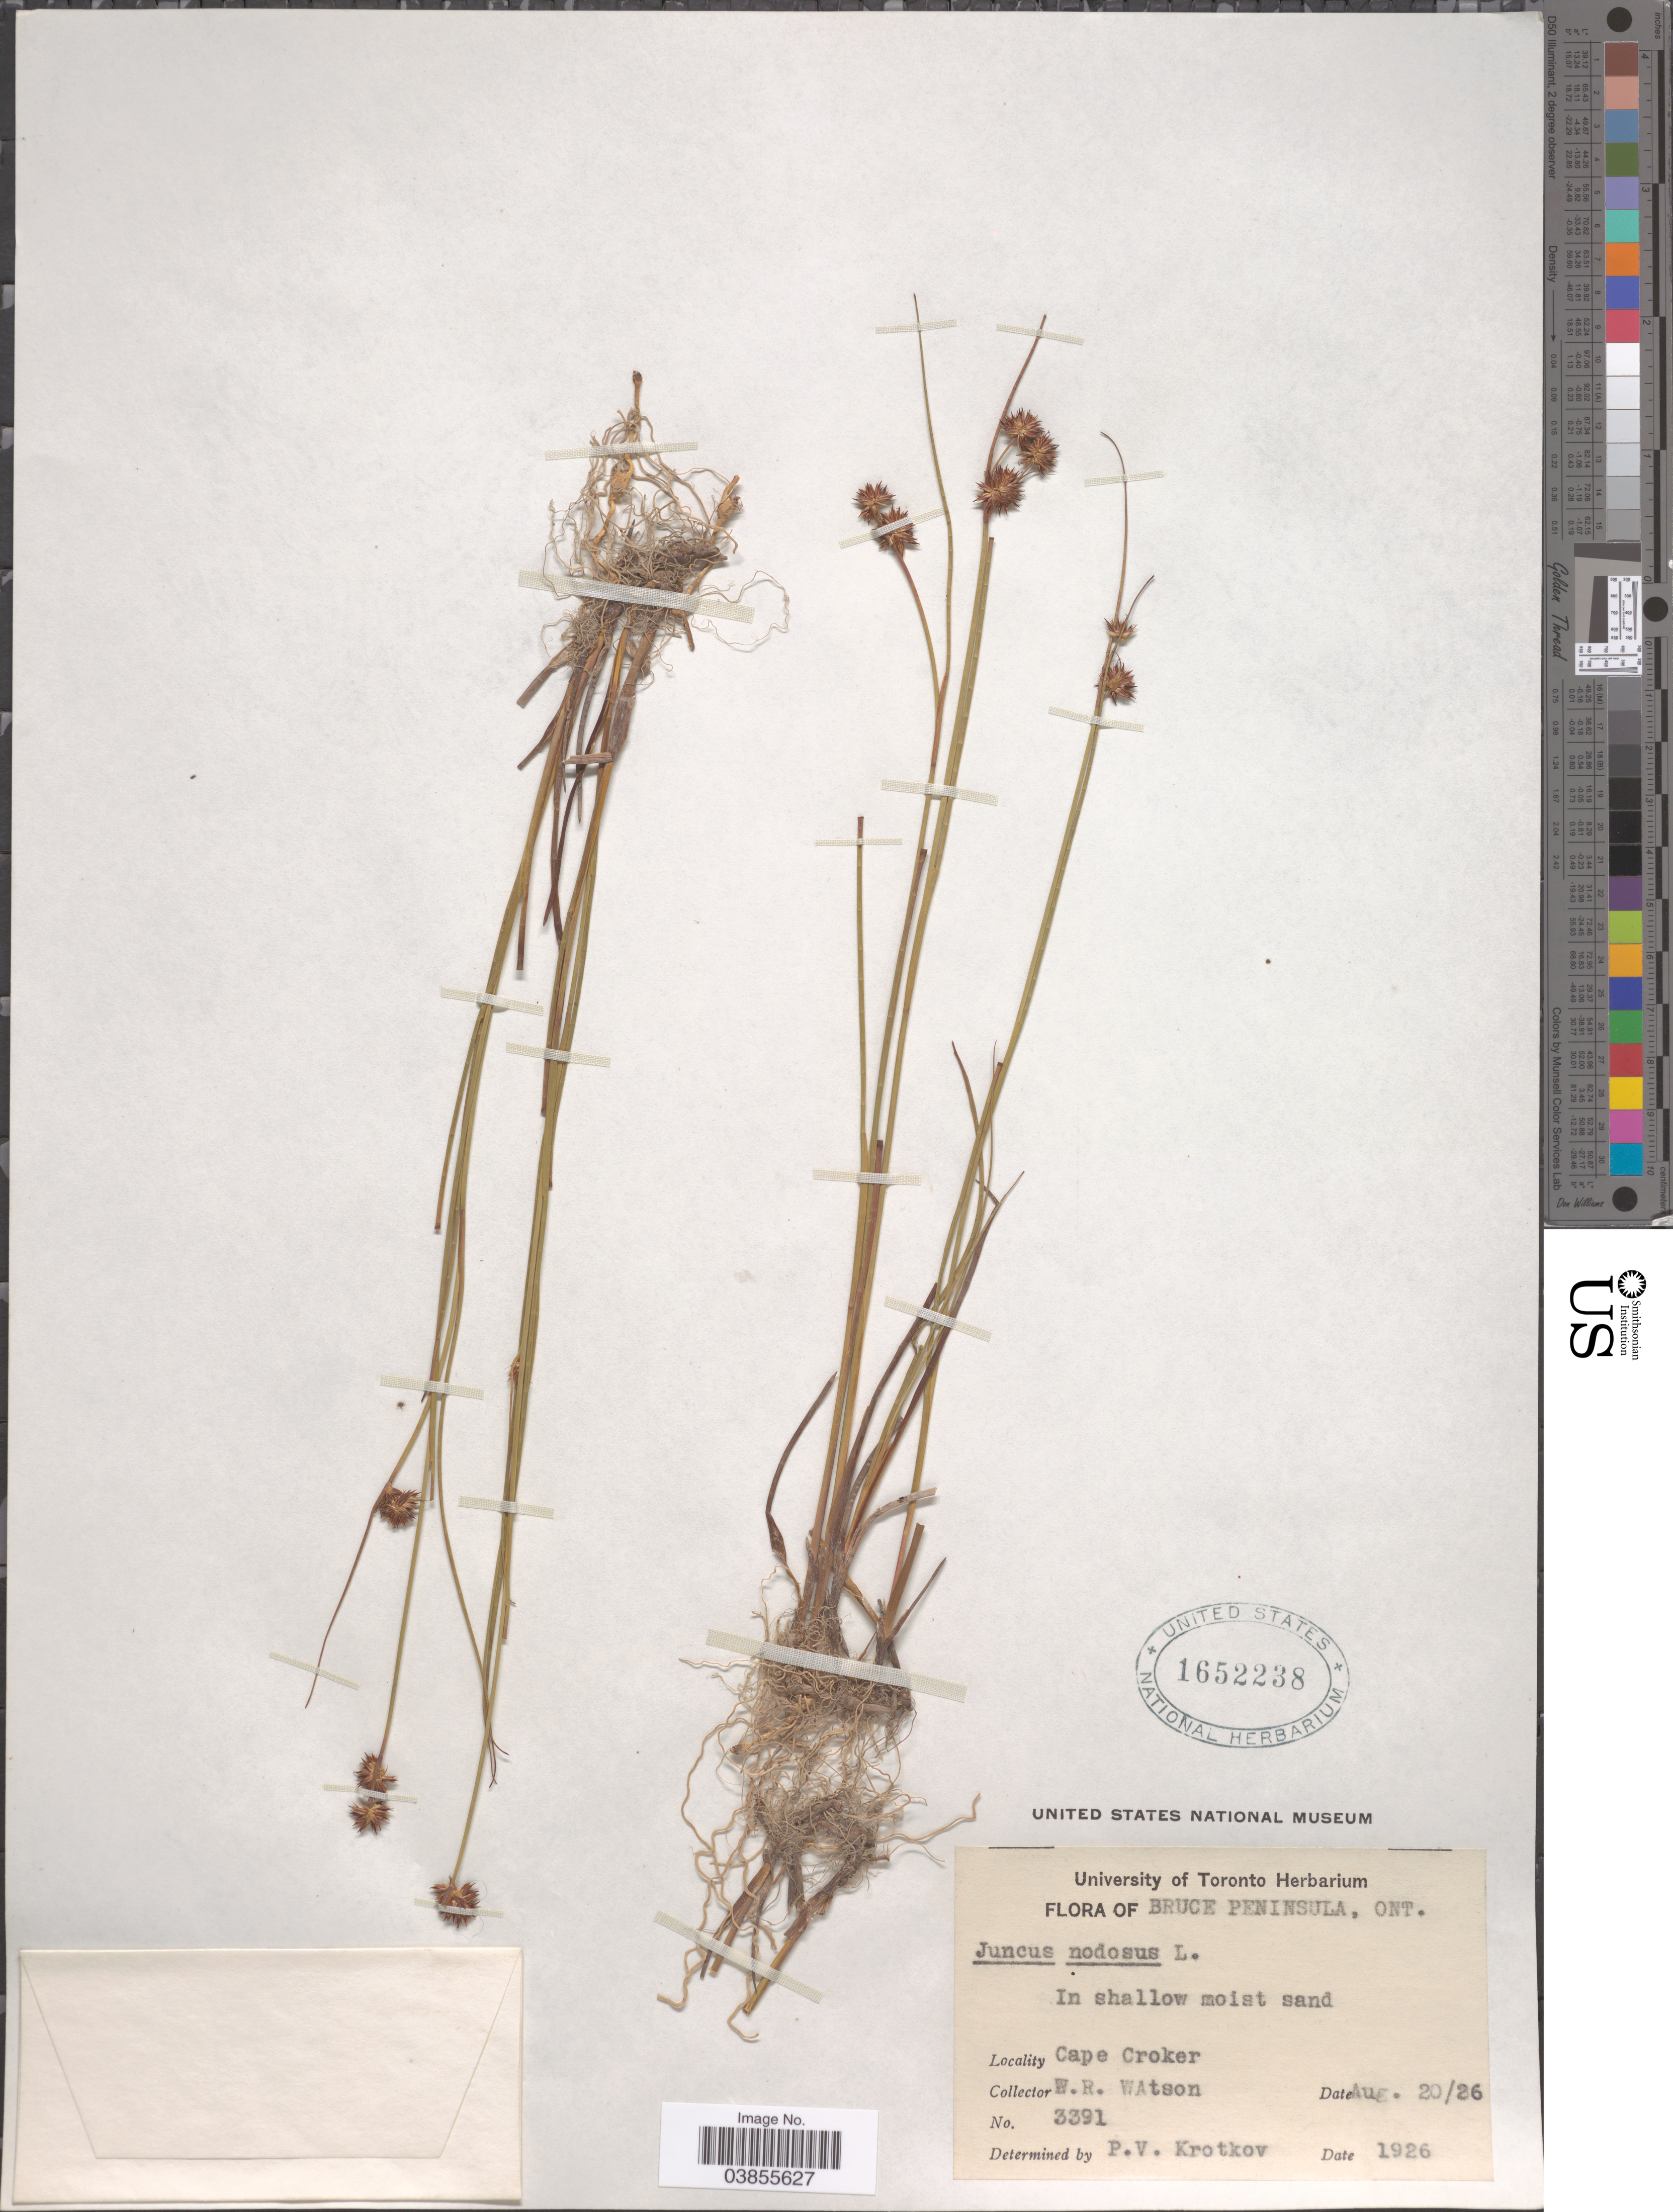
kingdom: Plantae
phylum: Tracheophyta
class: Liliopsida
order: Poales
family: Juncaceae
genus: Juncus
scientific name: Juncus nodosus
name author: L.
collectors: W. R. Watson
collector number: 3391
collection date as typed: Transcribed d/m/y: 20/8/26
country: Canada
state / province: Ontario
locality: Bruce Peninsula. Cape Croker.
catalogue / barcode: US 1652238